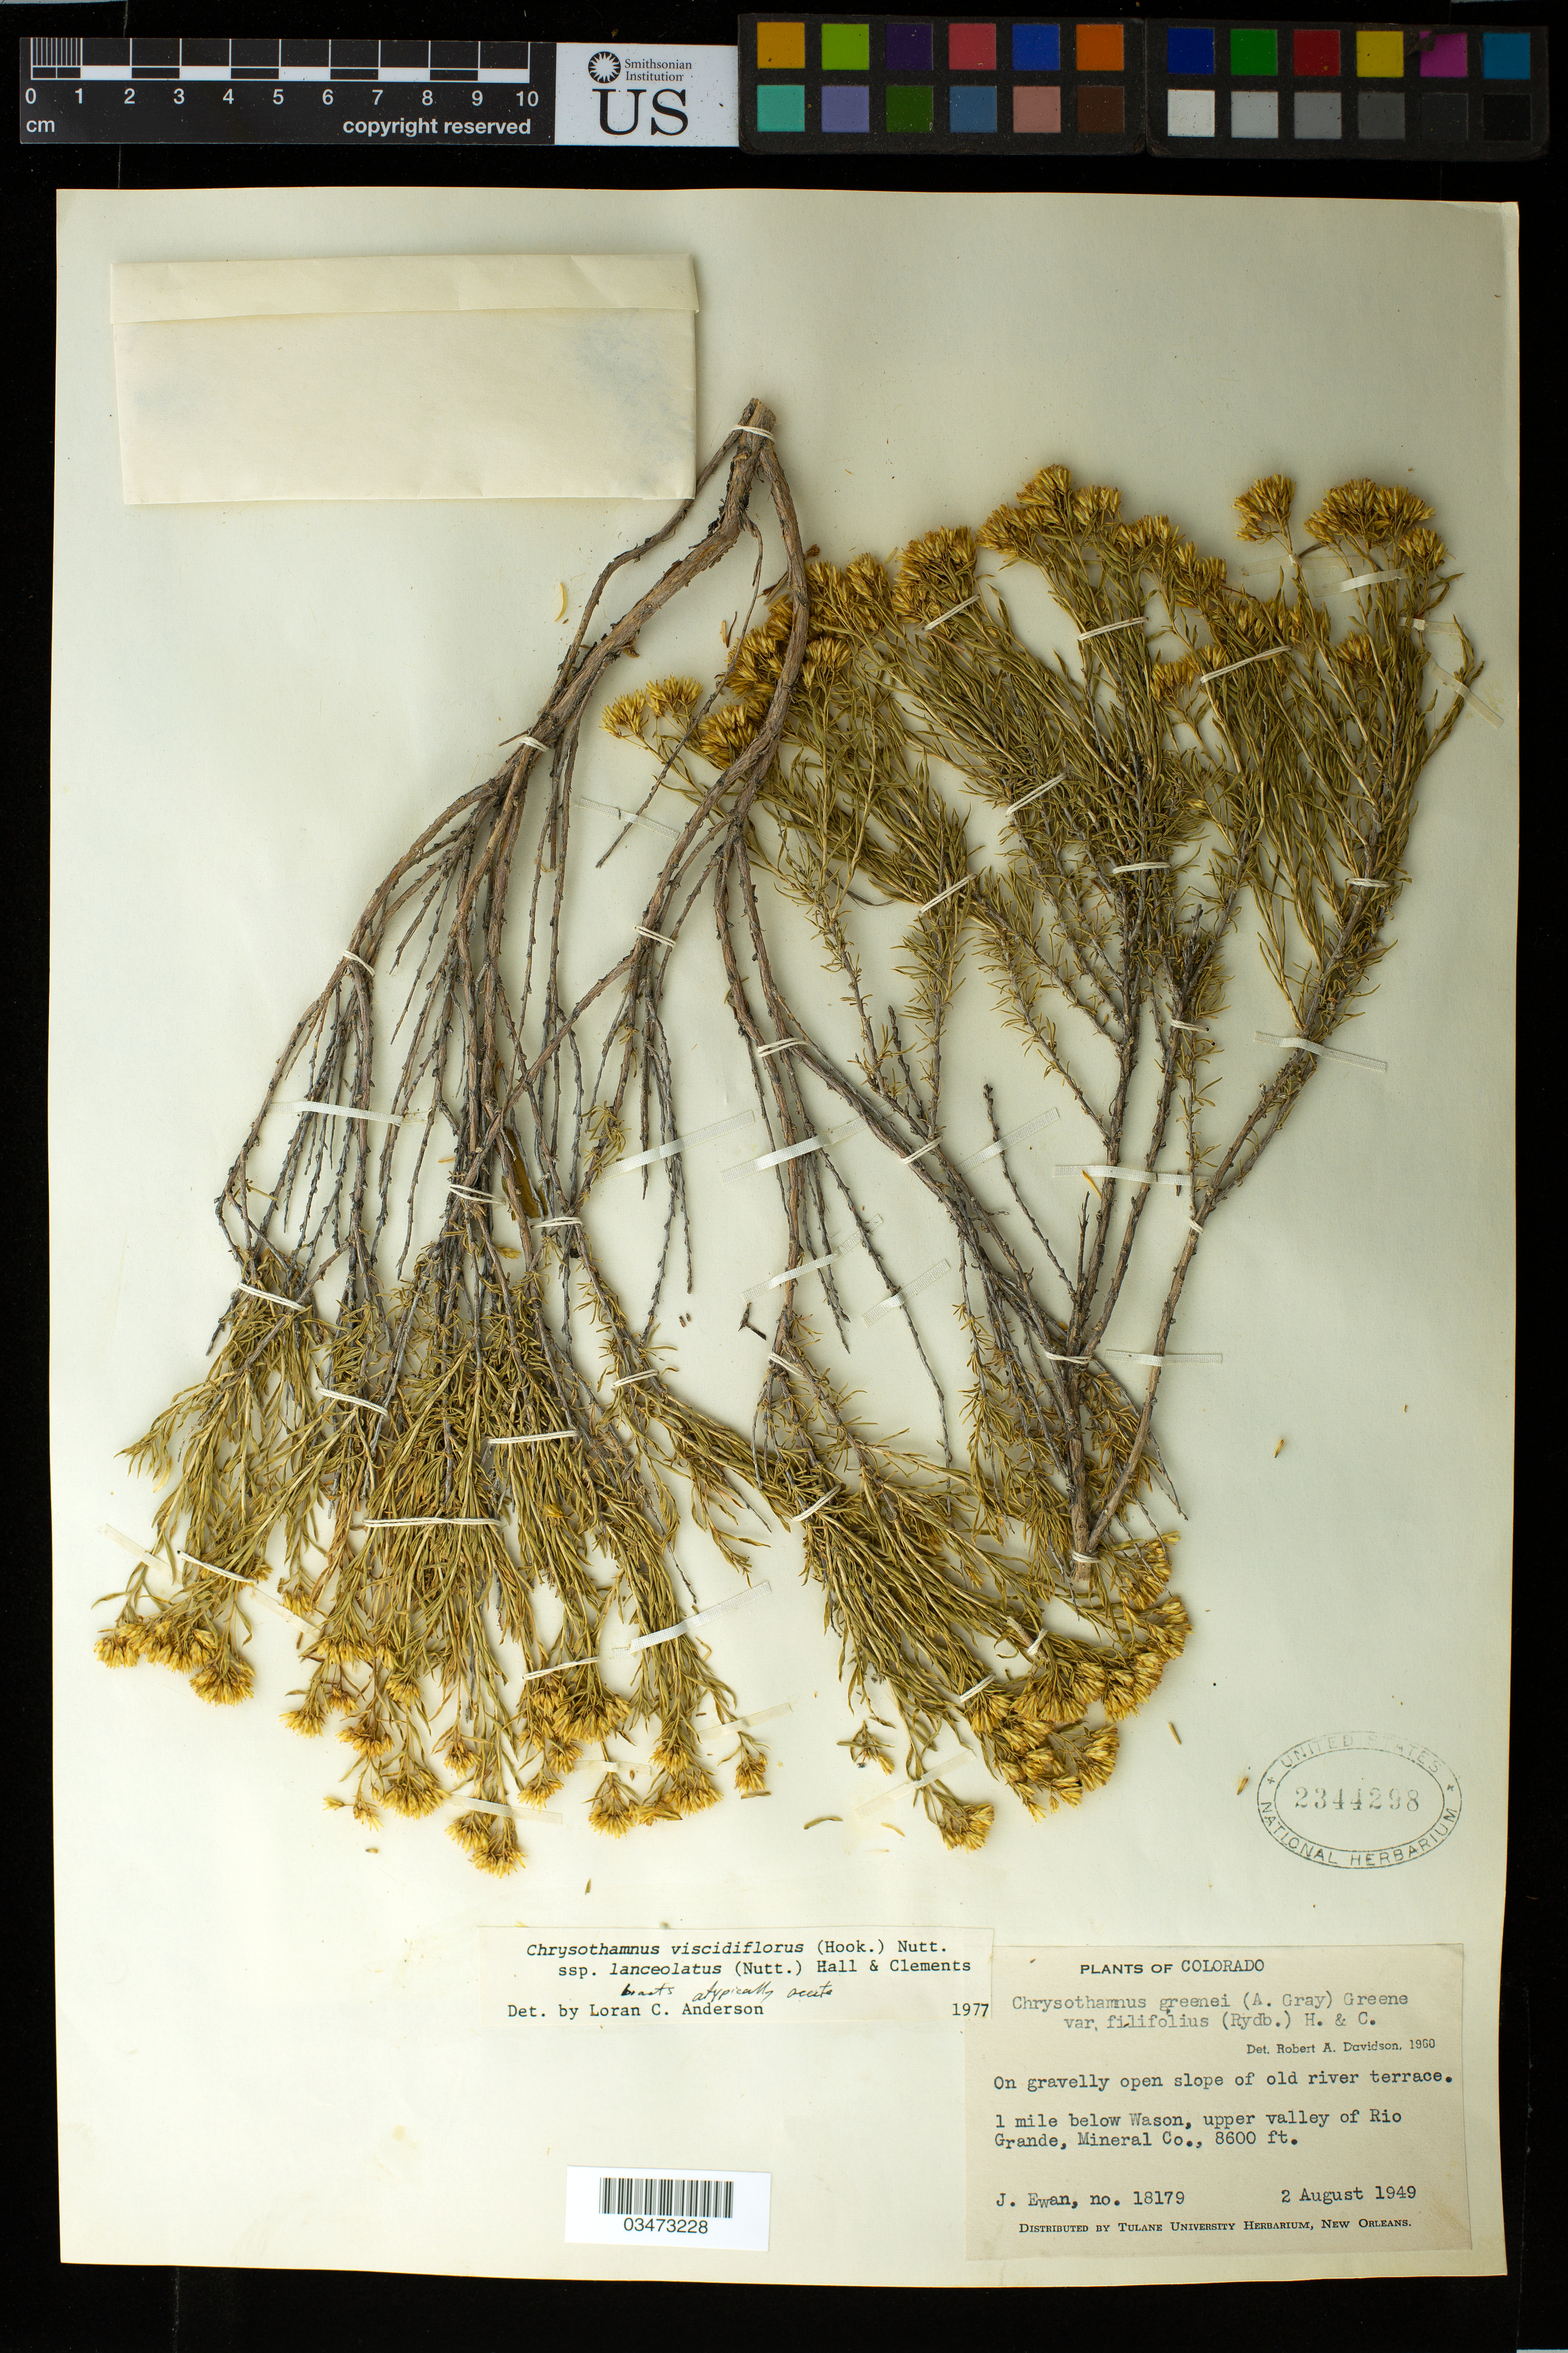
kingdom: Plantae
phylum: Tracheophyta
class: Magnoliopsida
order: Asterales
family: Asteraceae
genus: Chrysothamnus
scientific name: Chrysothamnus viscidiflorus subsp. lanceolatus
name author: (Nutt.) H.M. Hall & Clem.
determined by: Anderson, L. C.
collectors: J. A. Ewan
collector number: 18179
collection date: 1949-08-02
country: United States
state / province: Colorado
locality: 1 mile below Wason, upper valley of Rio Grande, Mineral Co.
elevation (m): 2621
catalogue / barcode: US 2344298